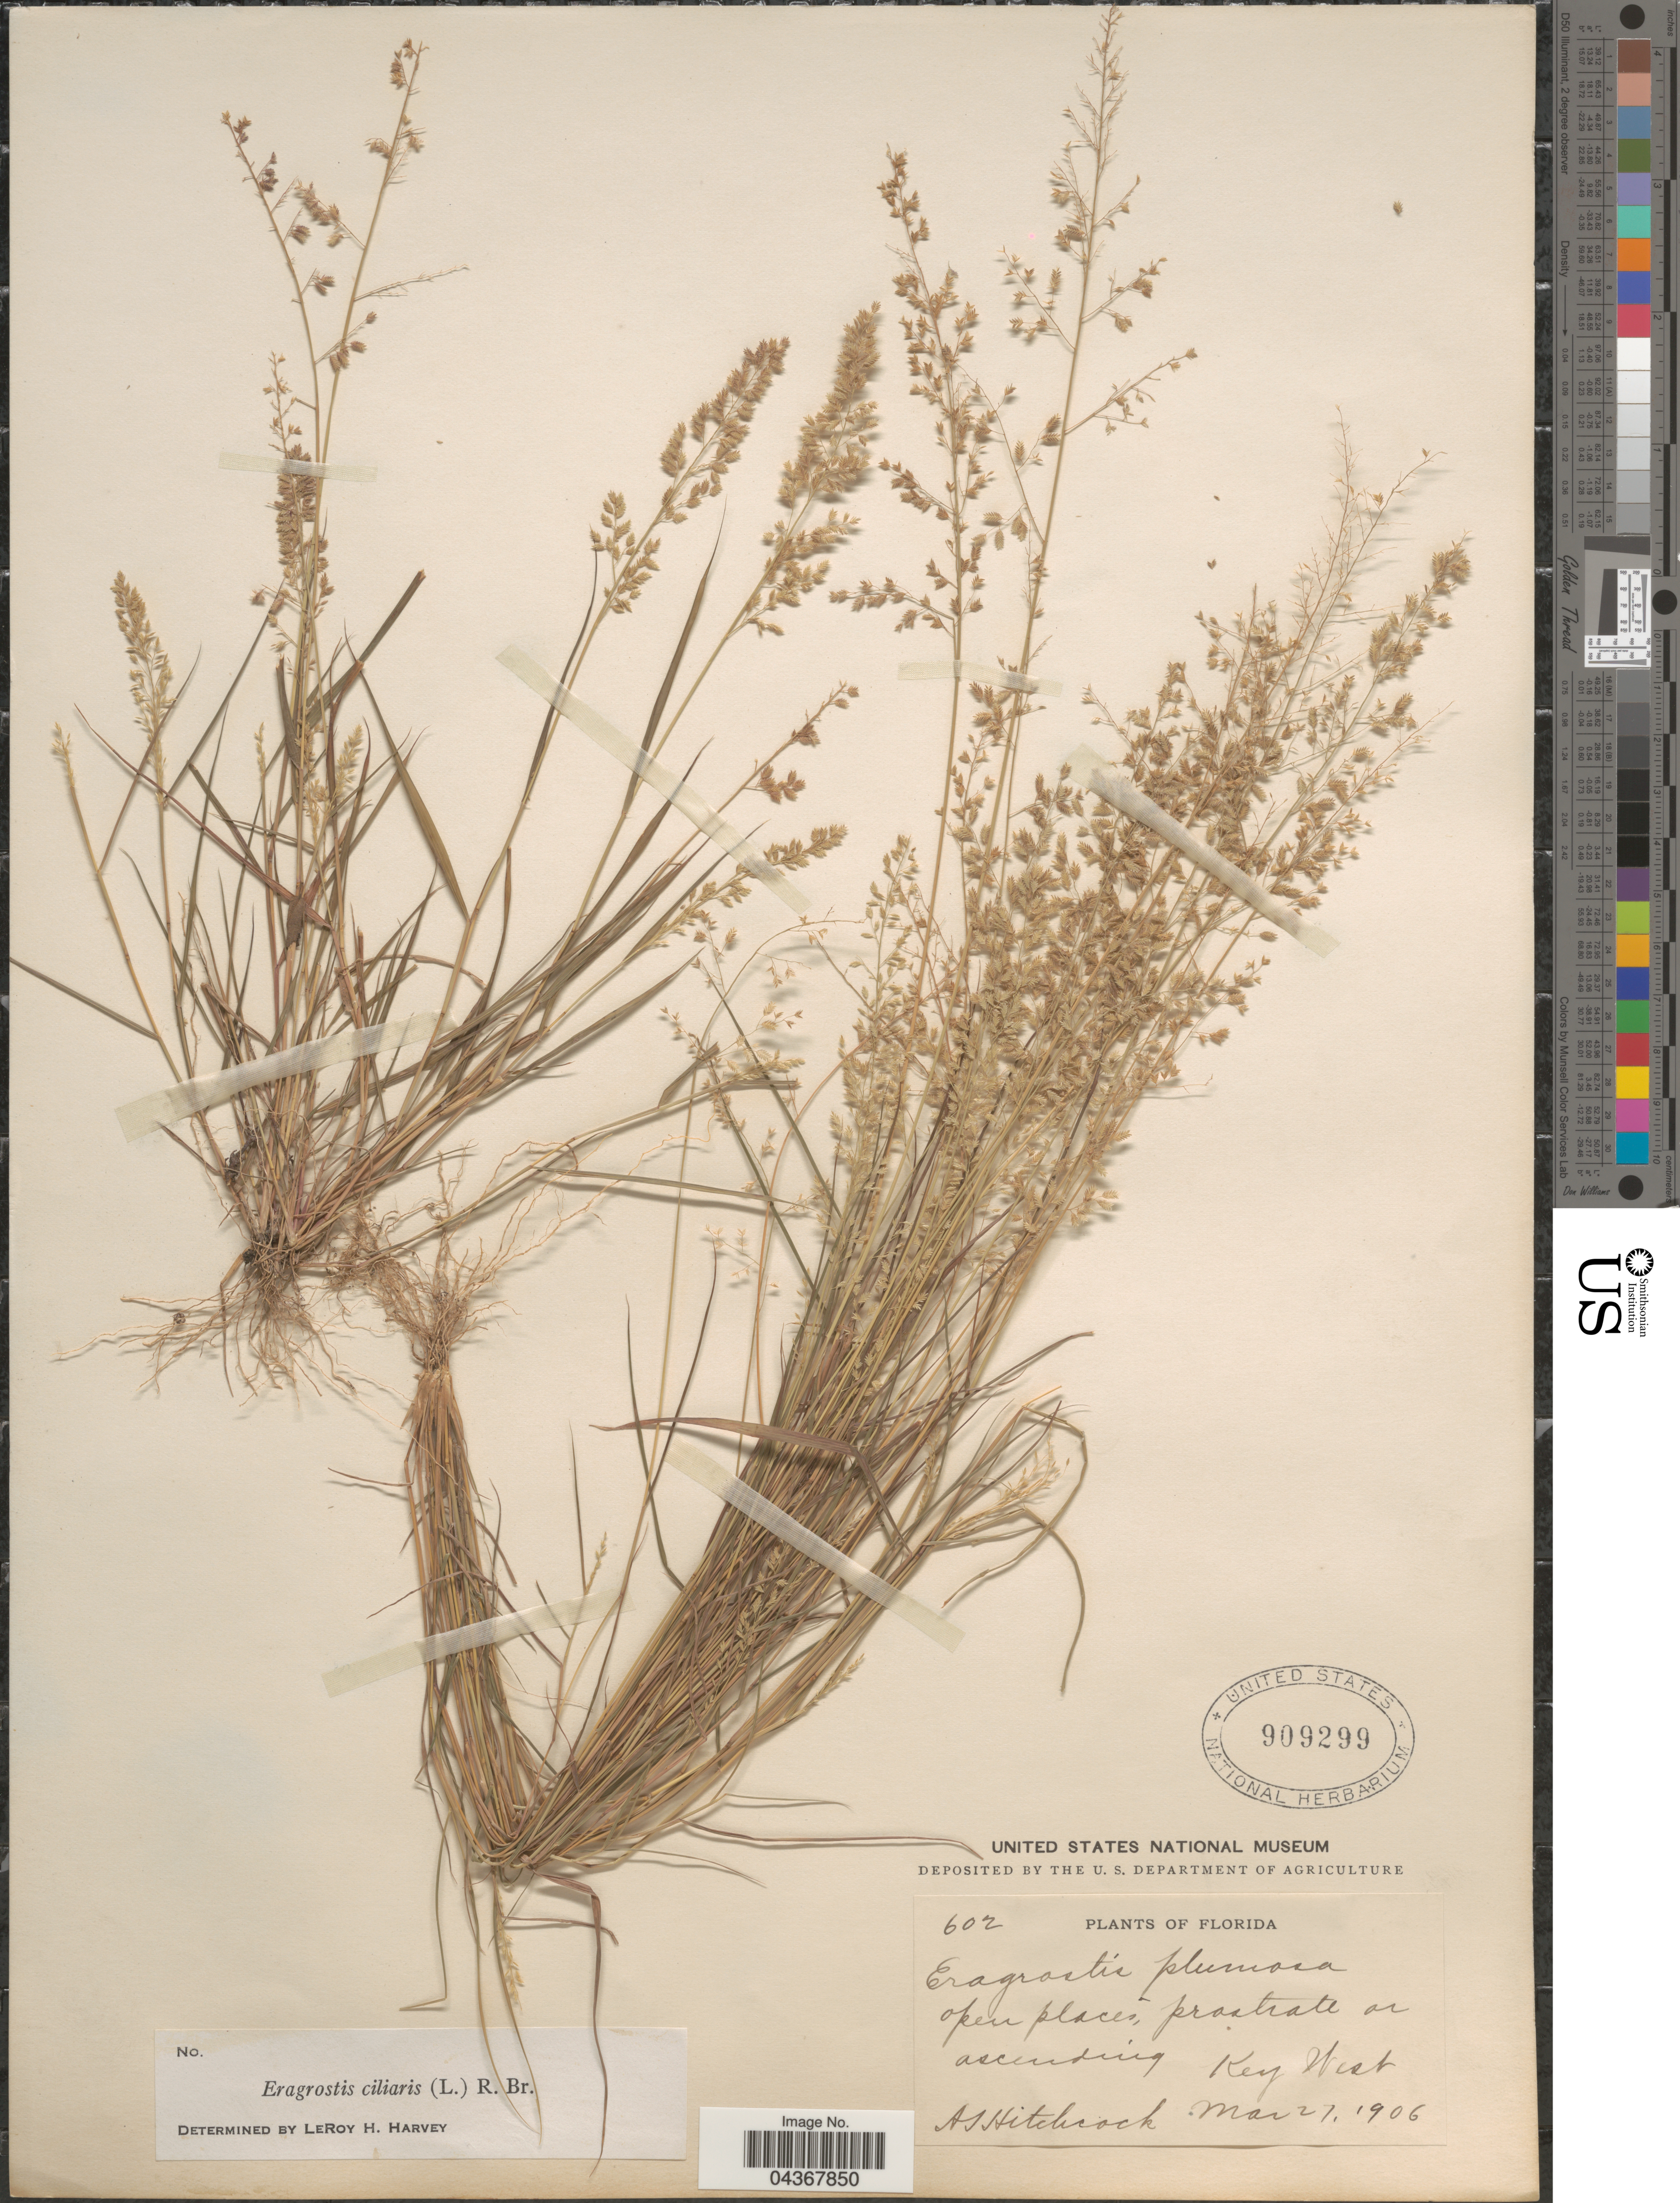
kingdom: Plantae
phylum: Tracheophyta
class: Liliopsida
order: Poales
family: Poaceae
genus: Eragrostis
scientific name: Eragrostis ciliaris var. laxa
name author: Kuntze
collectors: A. S. Hitchcock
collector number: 602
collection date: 1906-03-27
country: United States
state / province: Florida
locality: Key West.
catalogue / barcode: US 909299